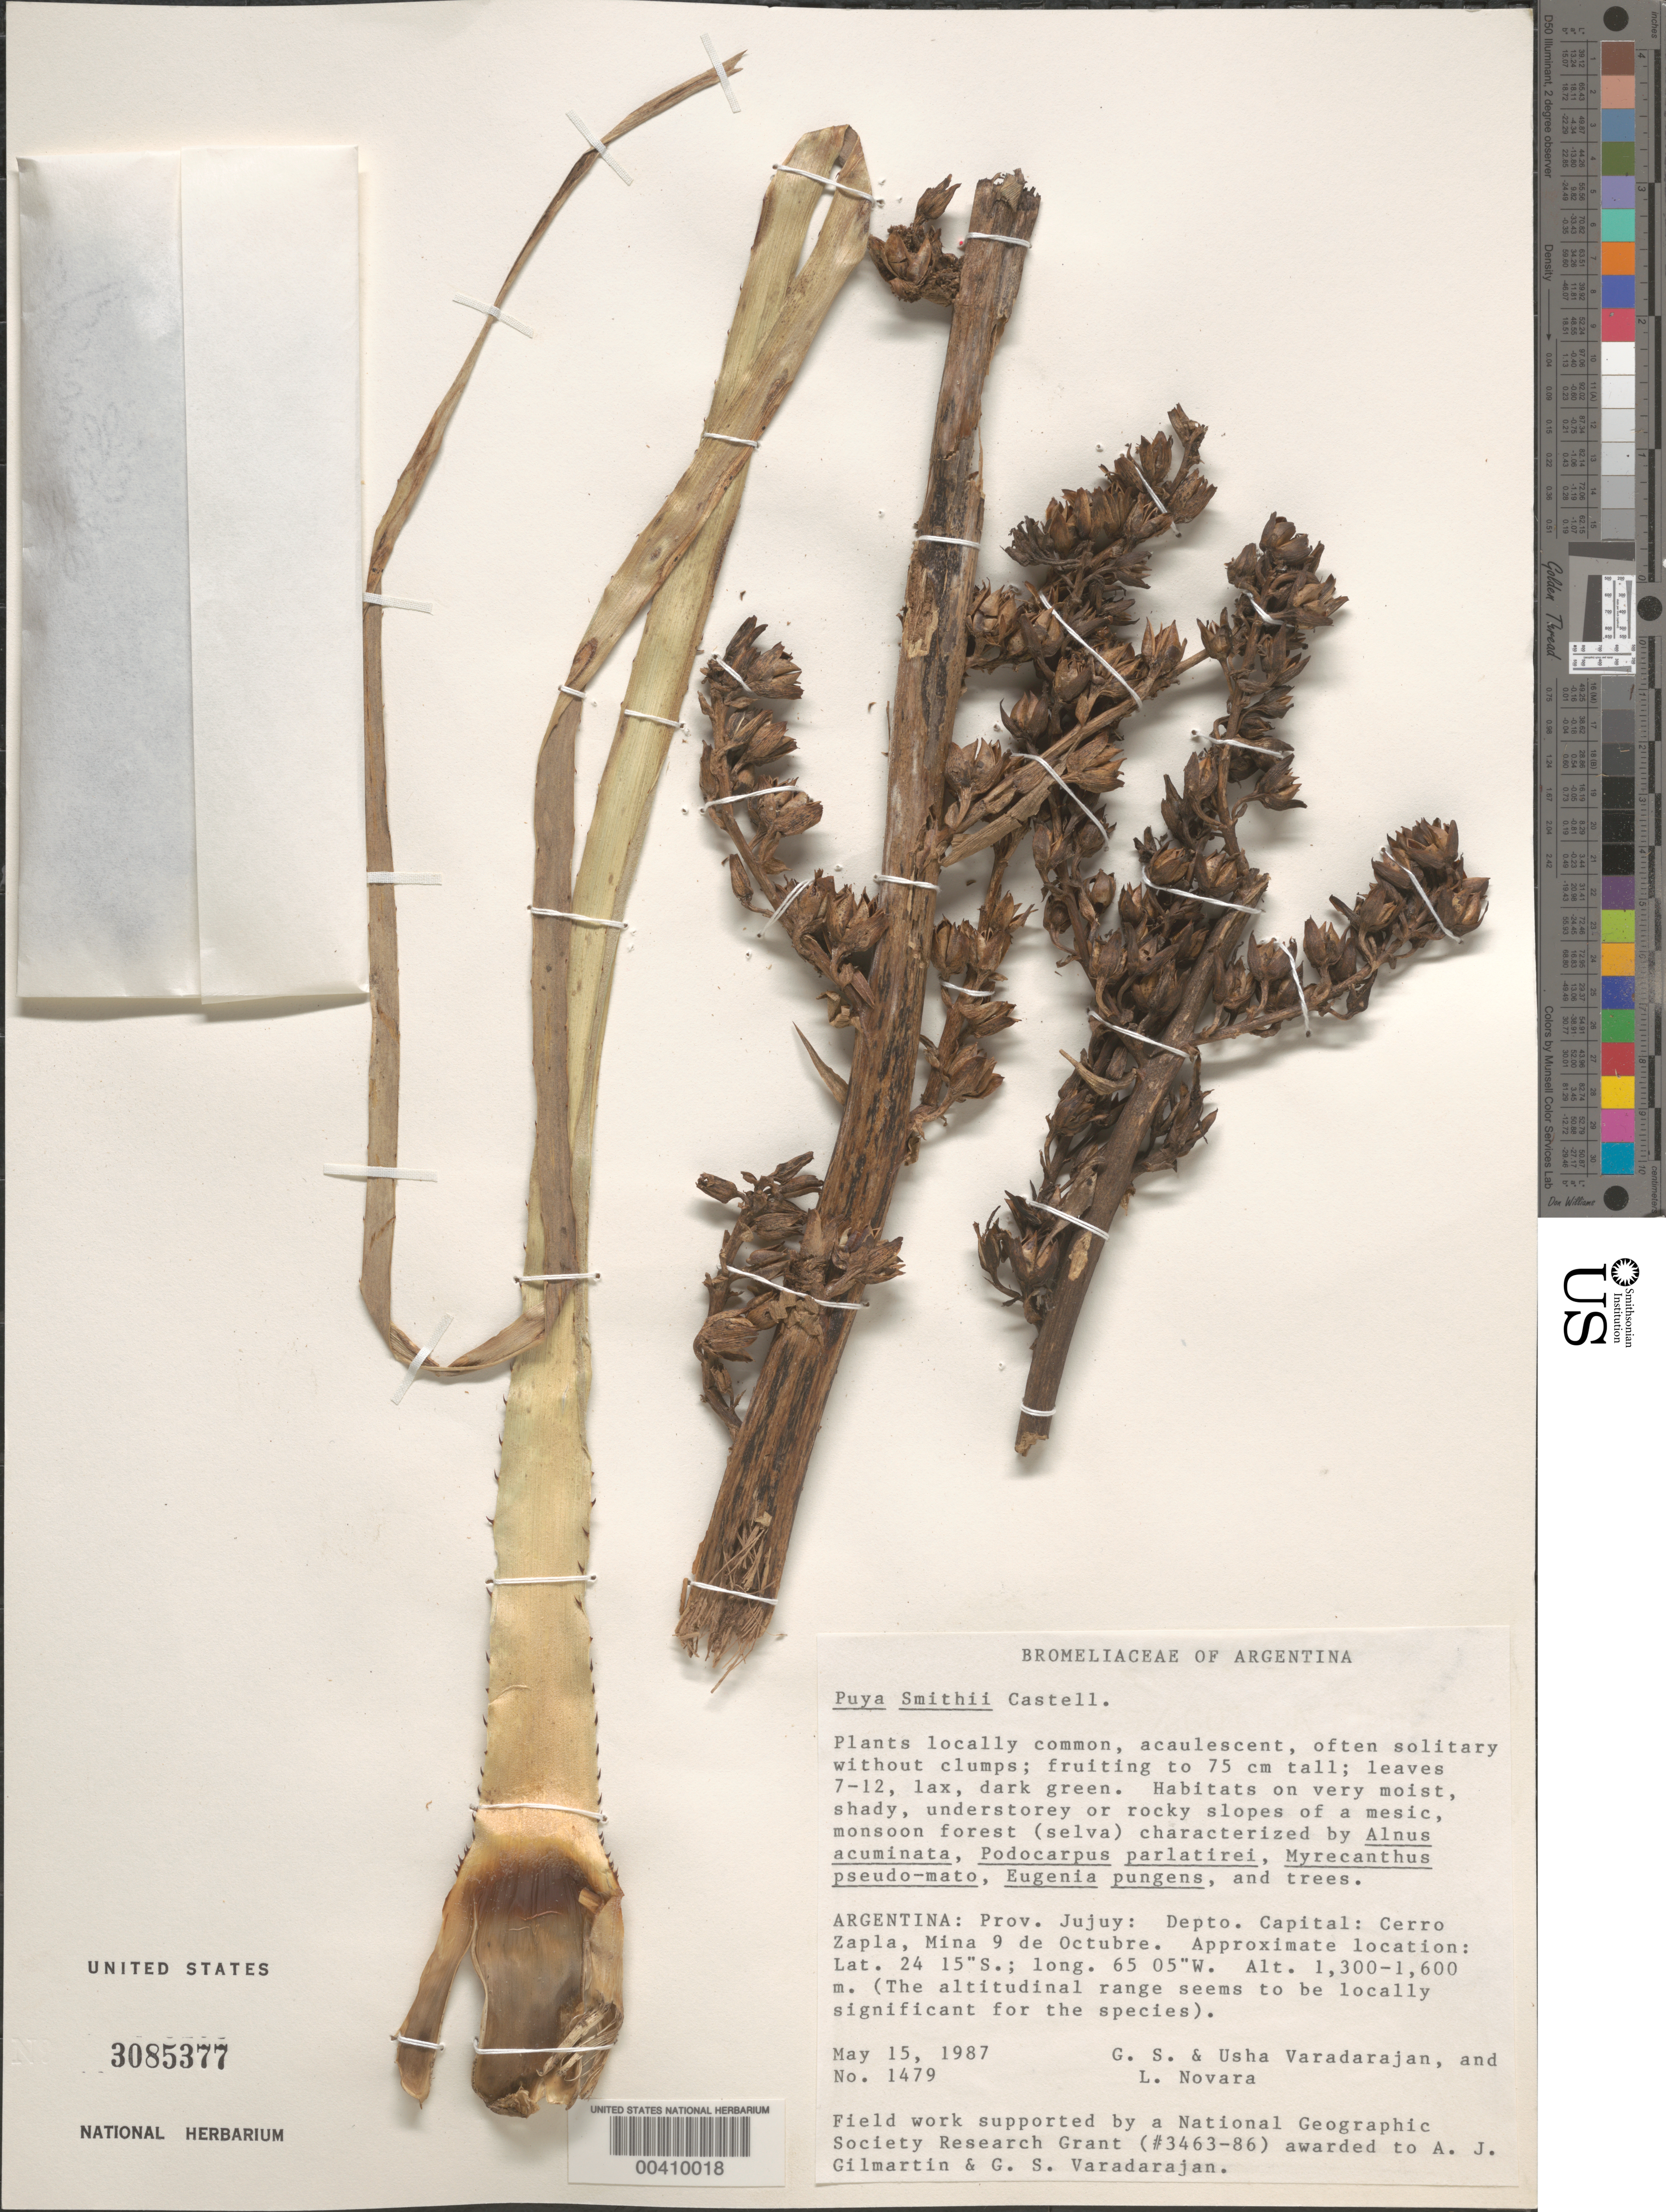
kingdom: Plantae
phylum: Tracheophyta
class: Liliopsida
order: Poales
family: Bromeliaceae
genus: Puya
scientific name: Puya smithii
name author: A. Cast.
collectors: G. S. Varadarajan, U. Varadarajan & L. Novara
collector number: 1479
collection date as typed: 15 May 1987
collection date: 1987-05-15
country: Argentina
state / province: Jujuy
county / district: Capital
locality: Cerro Zapla, mina 9 de Octubre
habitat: On very moist, shady, understory or rocky slopes of a mesic monsoon forest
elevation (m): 1300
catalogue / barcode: US 3085377